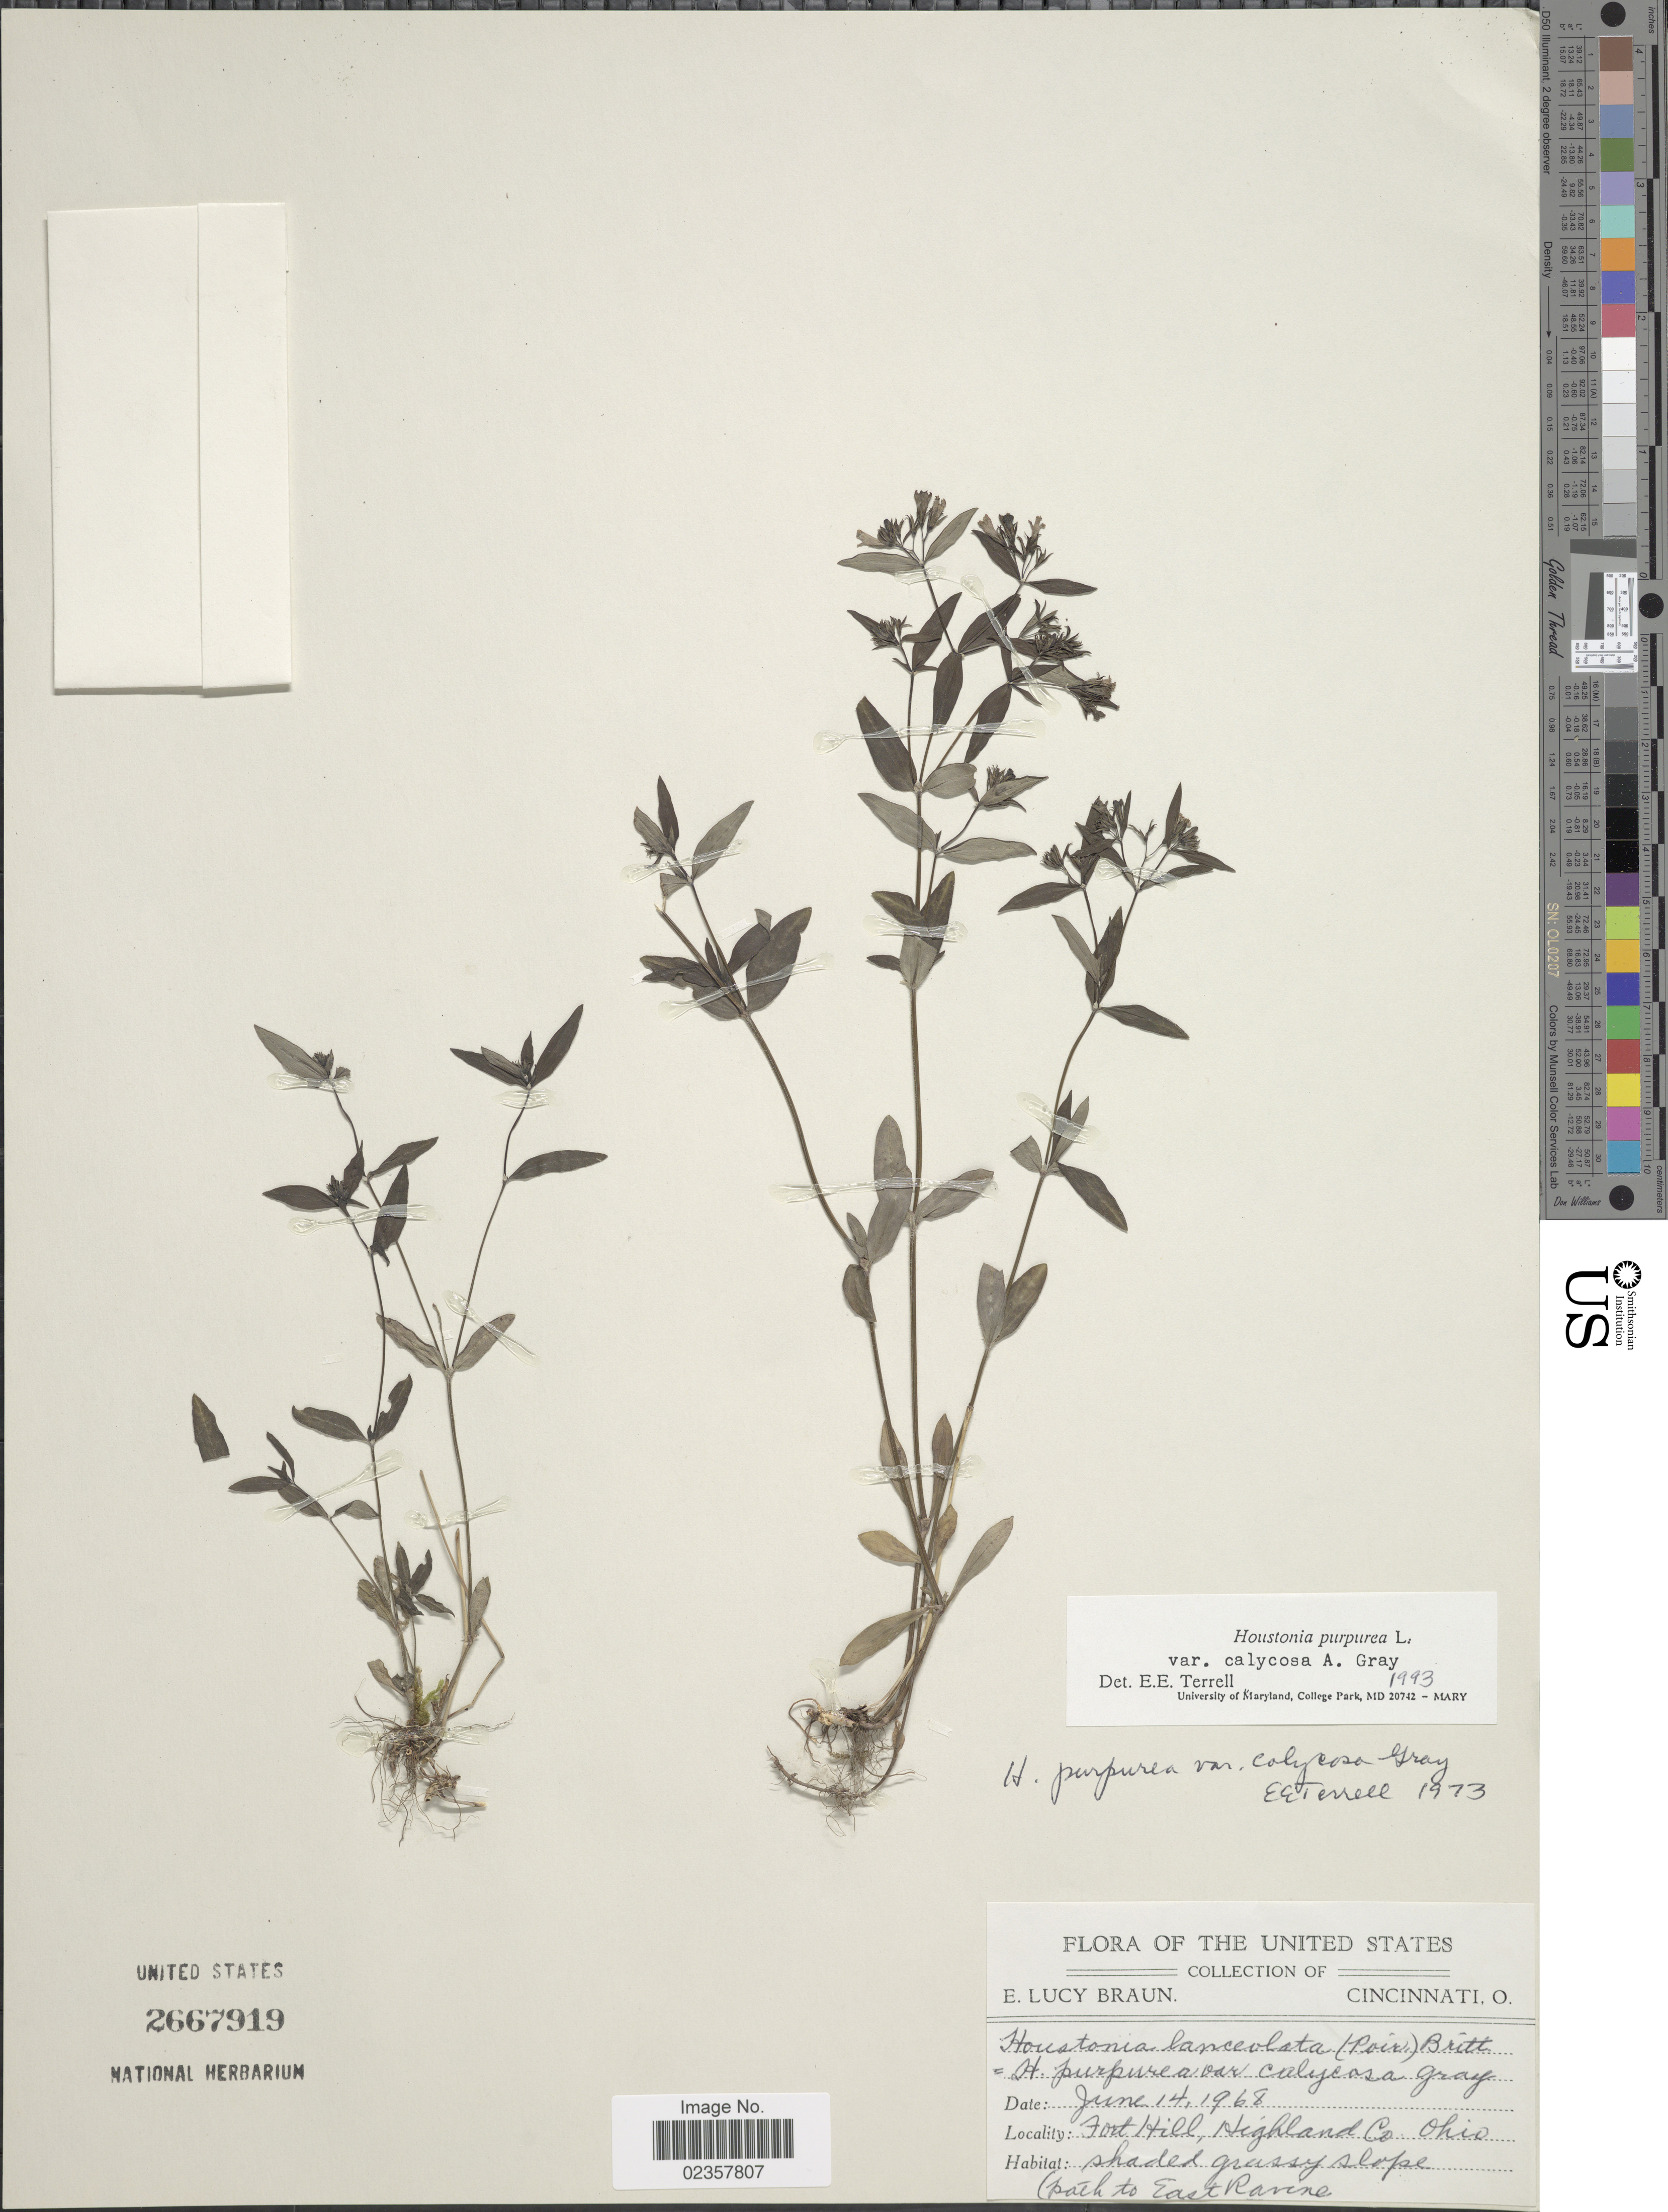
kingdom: Plantae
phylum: Tracheophyta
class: Magnoliopsida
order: Gentianales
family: Rubiaceae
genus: Houstonia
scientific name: Houstonia purpurea var. calycosa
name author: A. Gray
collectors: E. L. Braun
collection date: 1968-06-14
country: United States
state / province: Ohio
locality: Fort Hill, Highland Co. Ohio.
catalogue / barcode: US 2667919